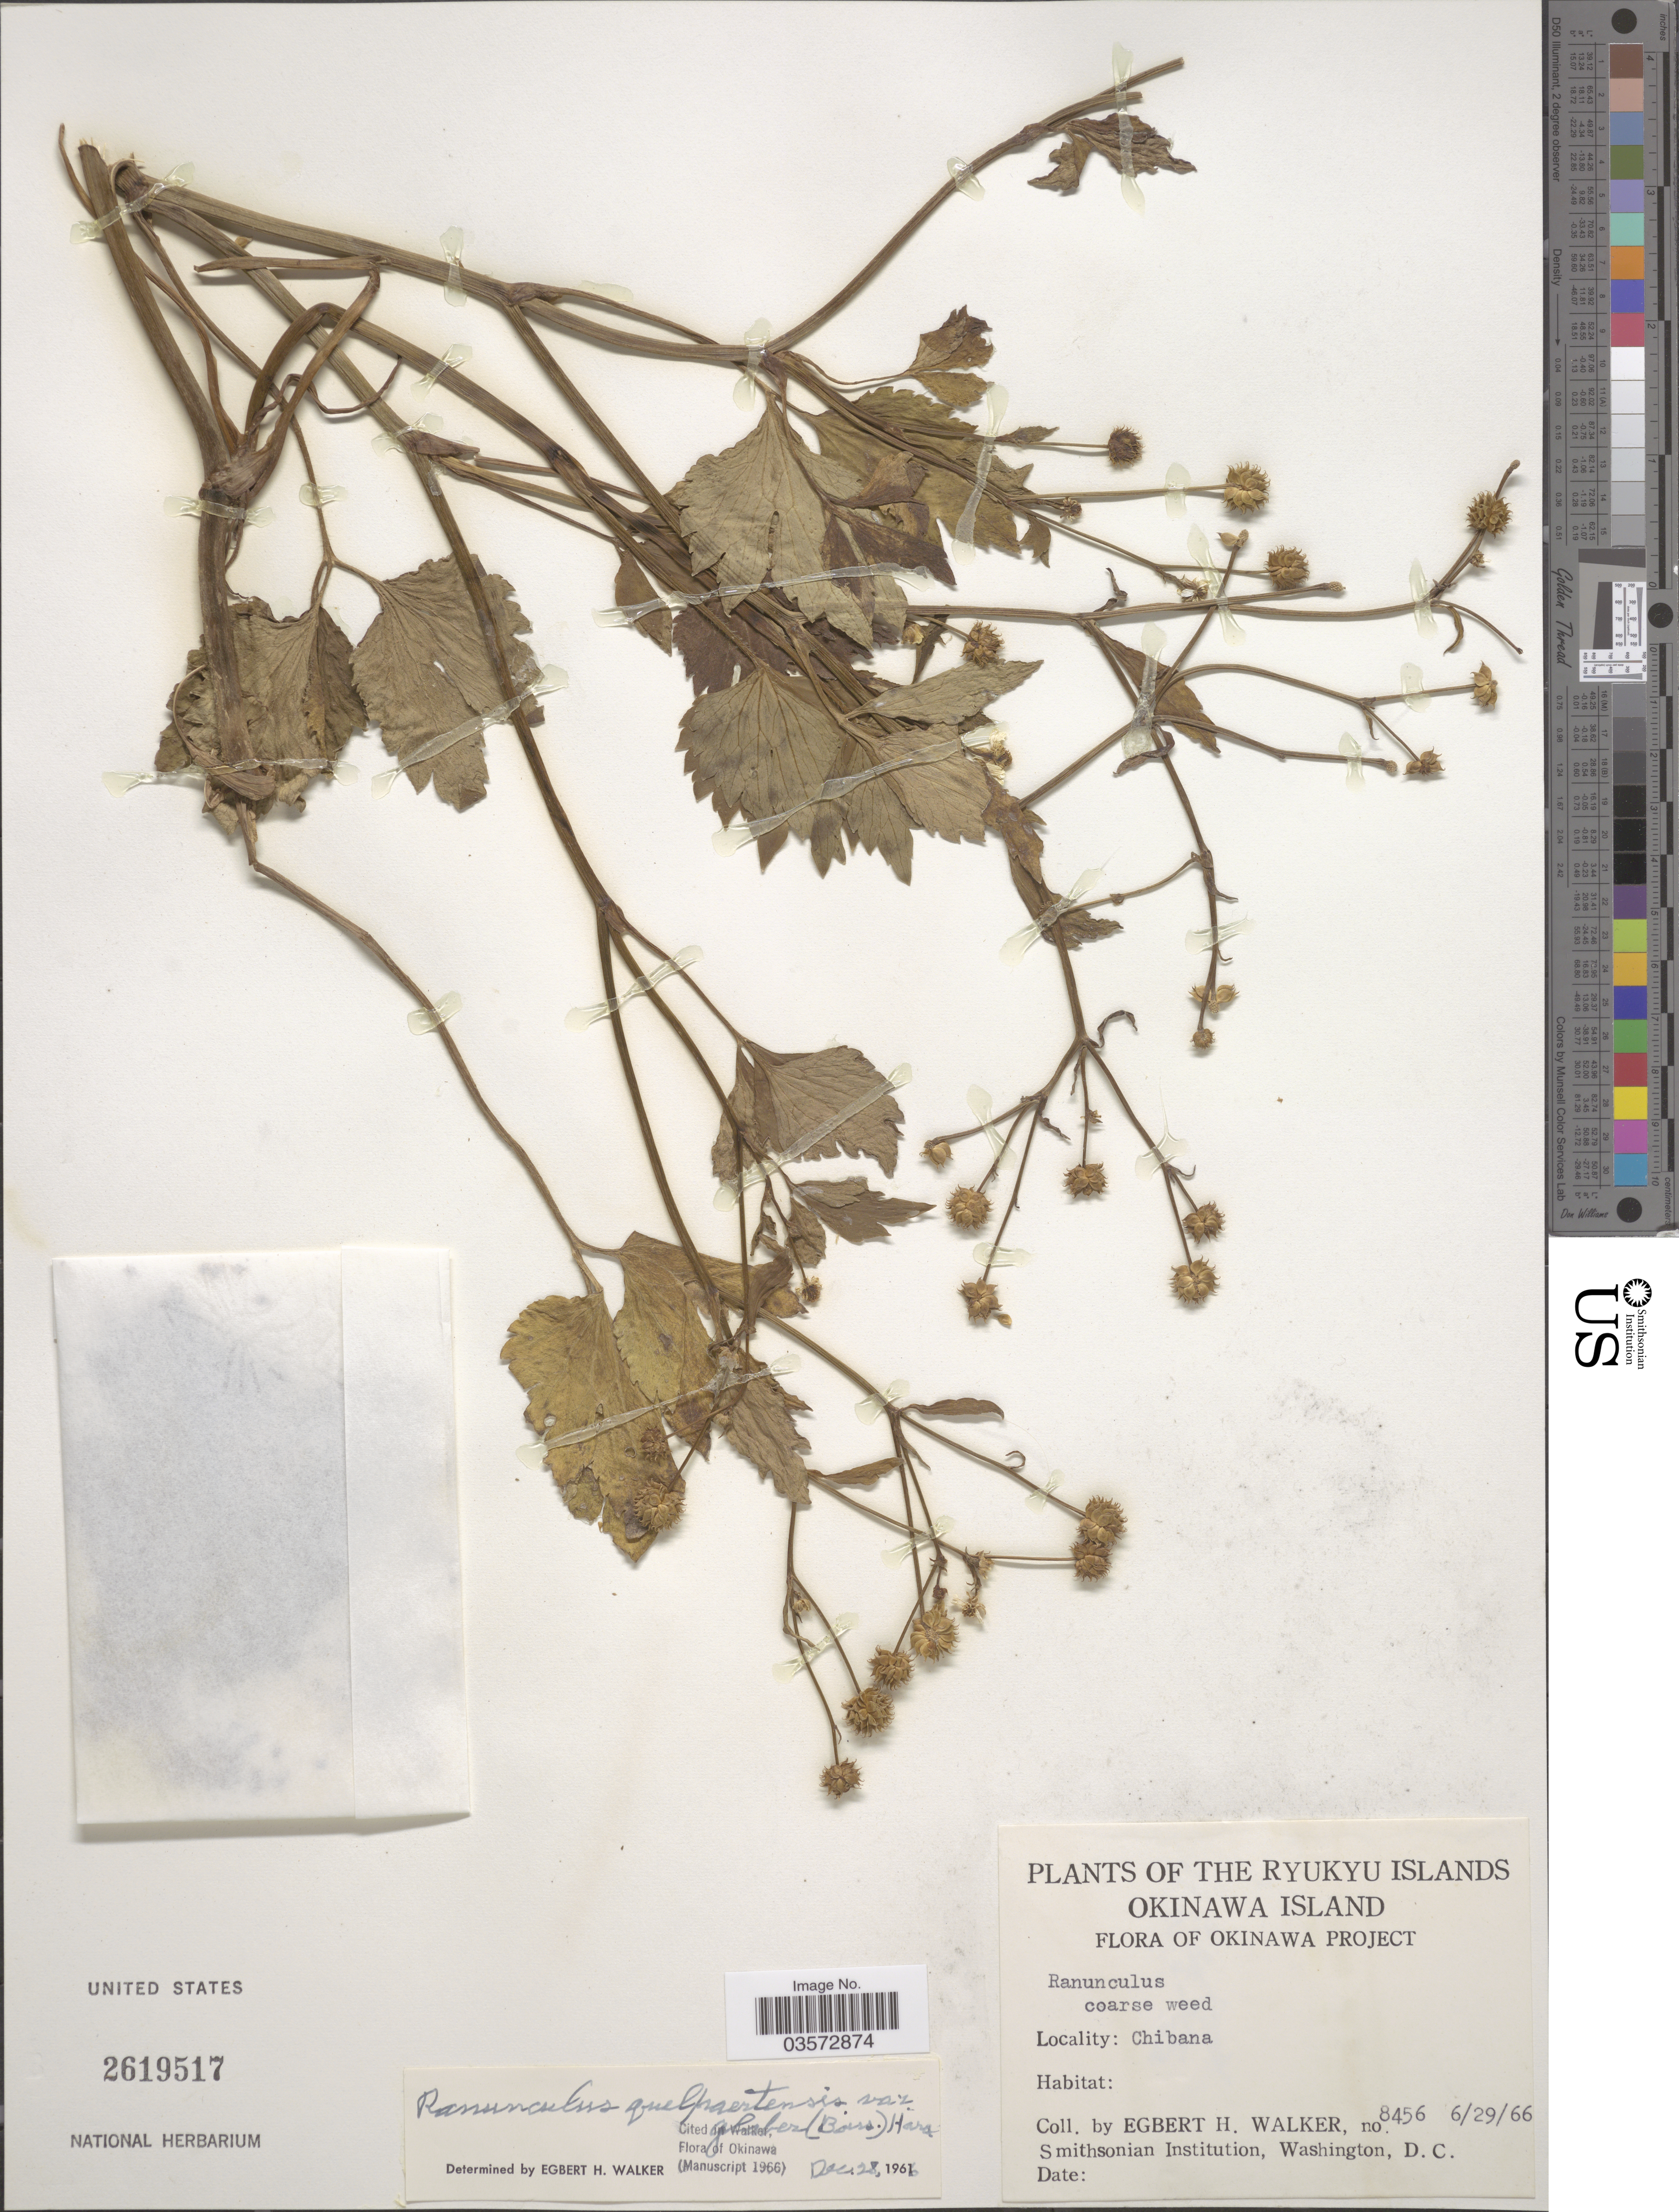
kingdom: Plantae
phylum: Tracheophyta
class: Magnoliopsida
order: Ranunculales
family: Ranunculaceae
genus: Ranunculus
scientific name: Ranunculus quelpaertensis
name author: Nakai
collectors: E. H. Walker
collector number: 8456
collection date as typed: Transcribed d/m/y: 29/6/66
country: Japan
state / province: Okinawa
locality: Ryukyu Islands. Chibana.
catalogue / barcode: US 2619517